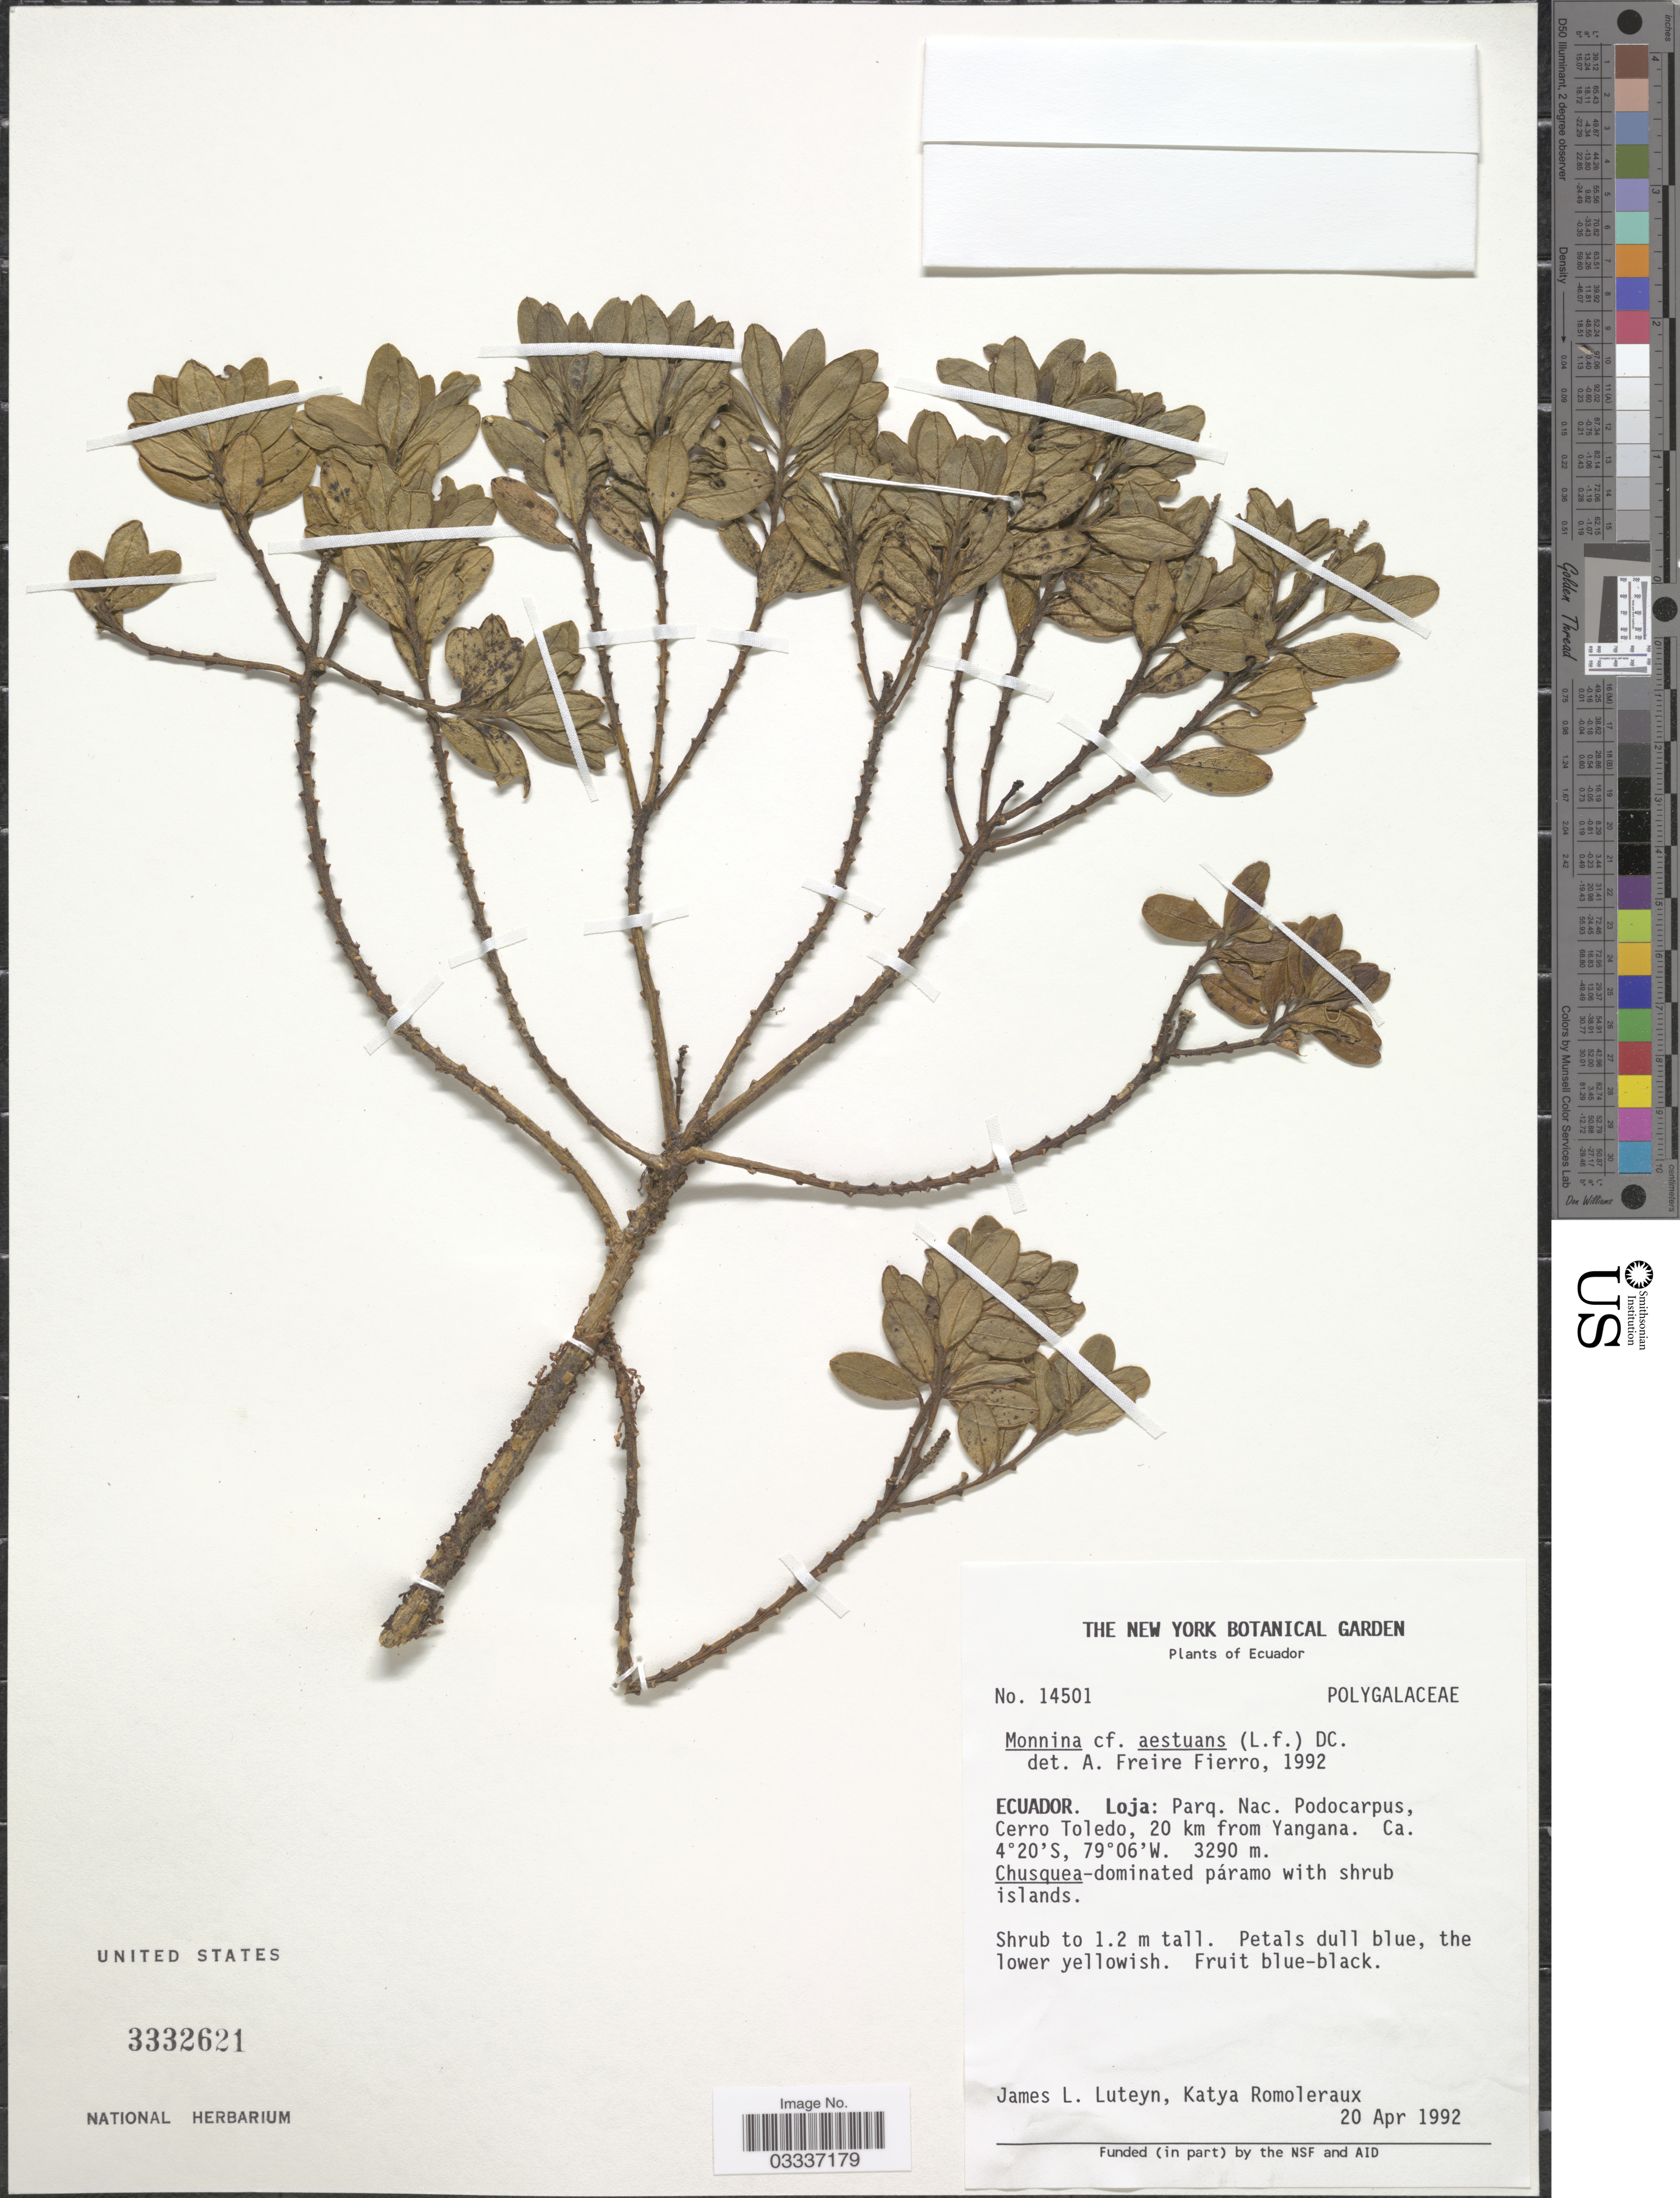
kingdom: Plantae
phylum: Tracheophyta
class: Magnoliopsida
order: Fabales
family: Polygalaceae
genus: Monnina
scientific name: Monnina aestuans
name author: (L. f.) DC.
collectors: J. Luteyn & K. Romoleraux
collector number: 14501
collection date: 1992-04-20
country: Ecuador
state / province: Loja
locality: Parq. Nac. Podocarpus, Cerro Toledo, 20 km from Yangana.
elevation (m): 3290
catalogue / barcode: US 3332621